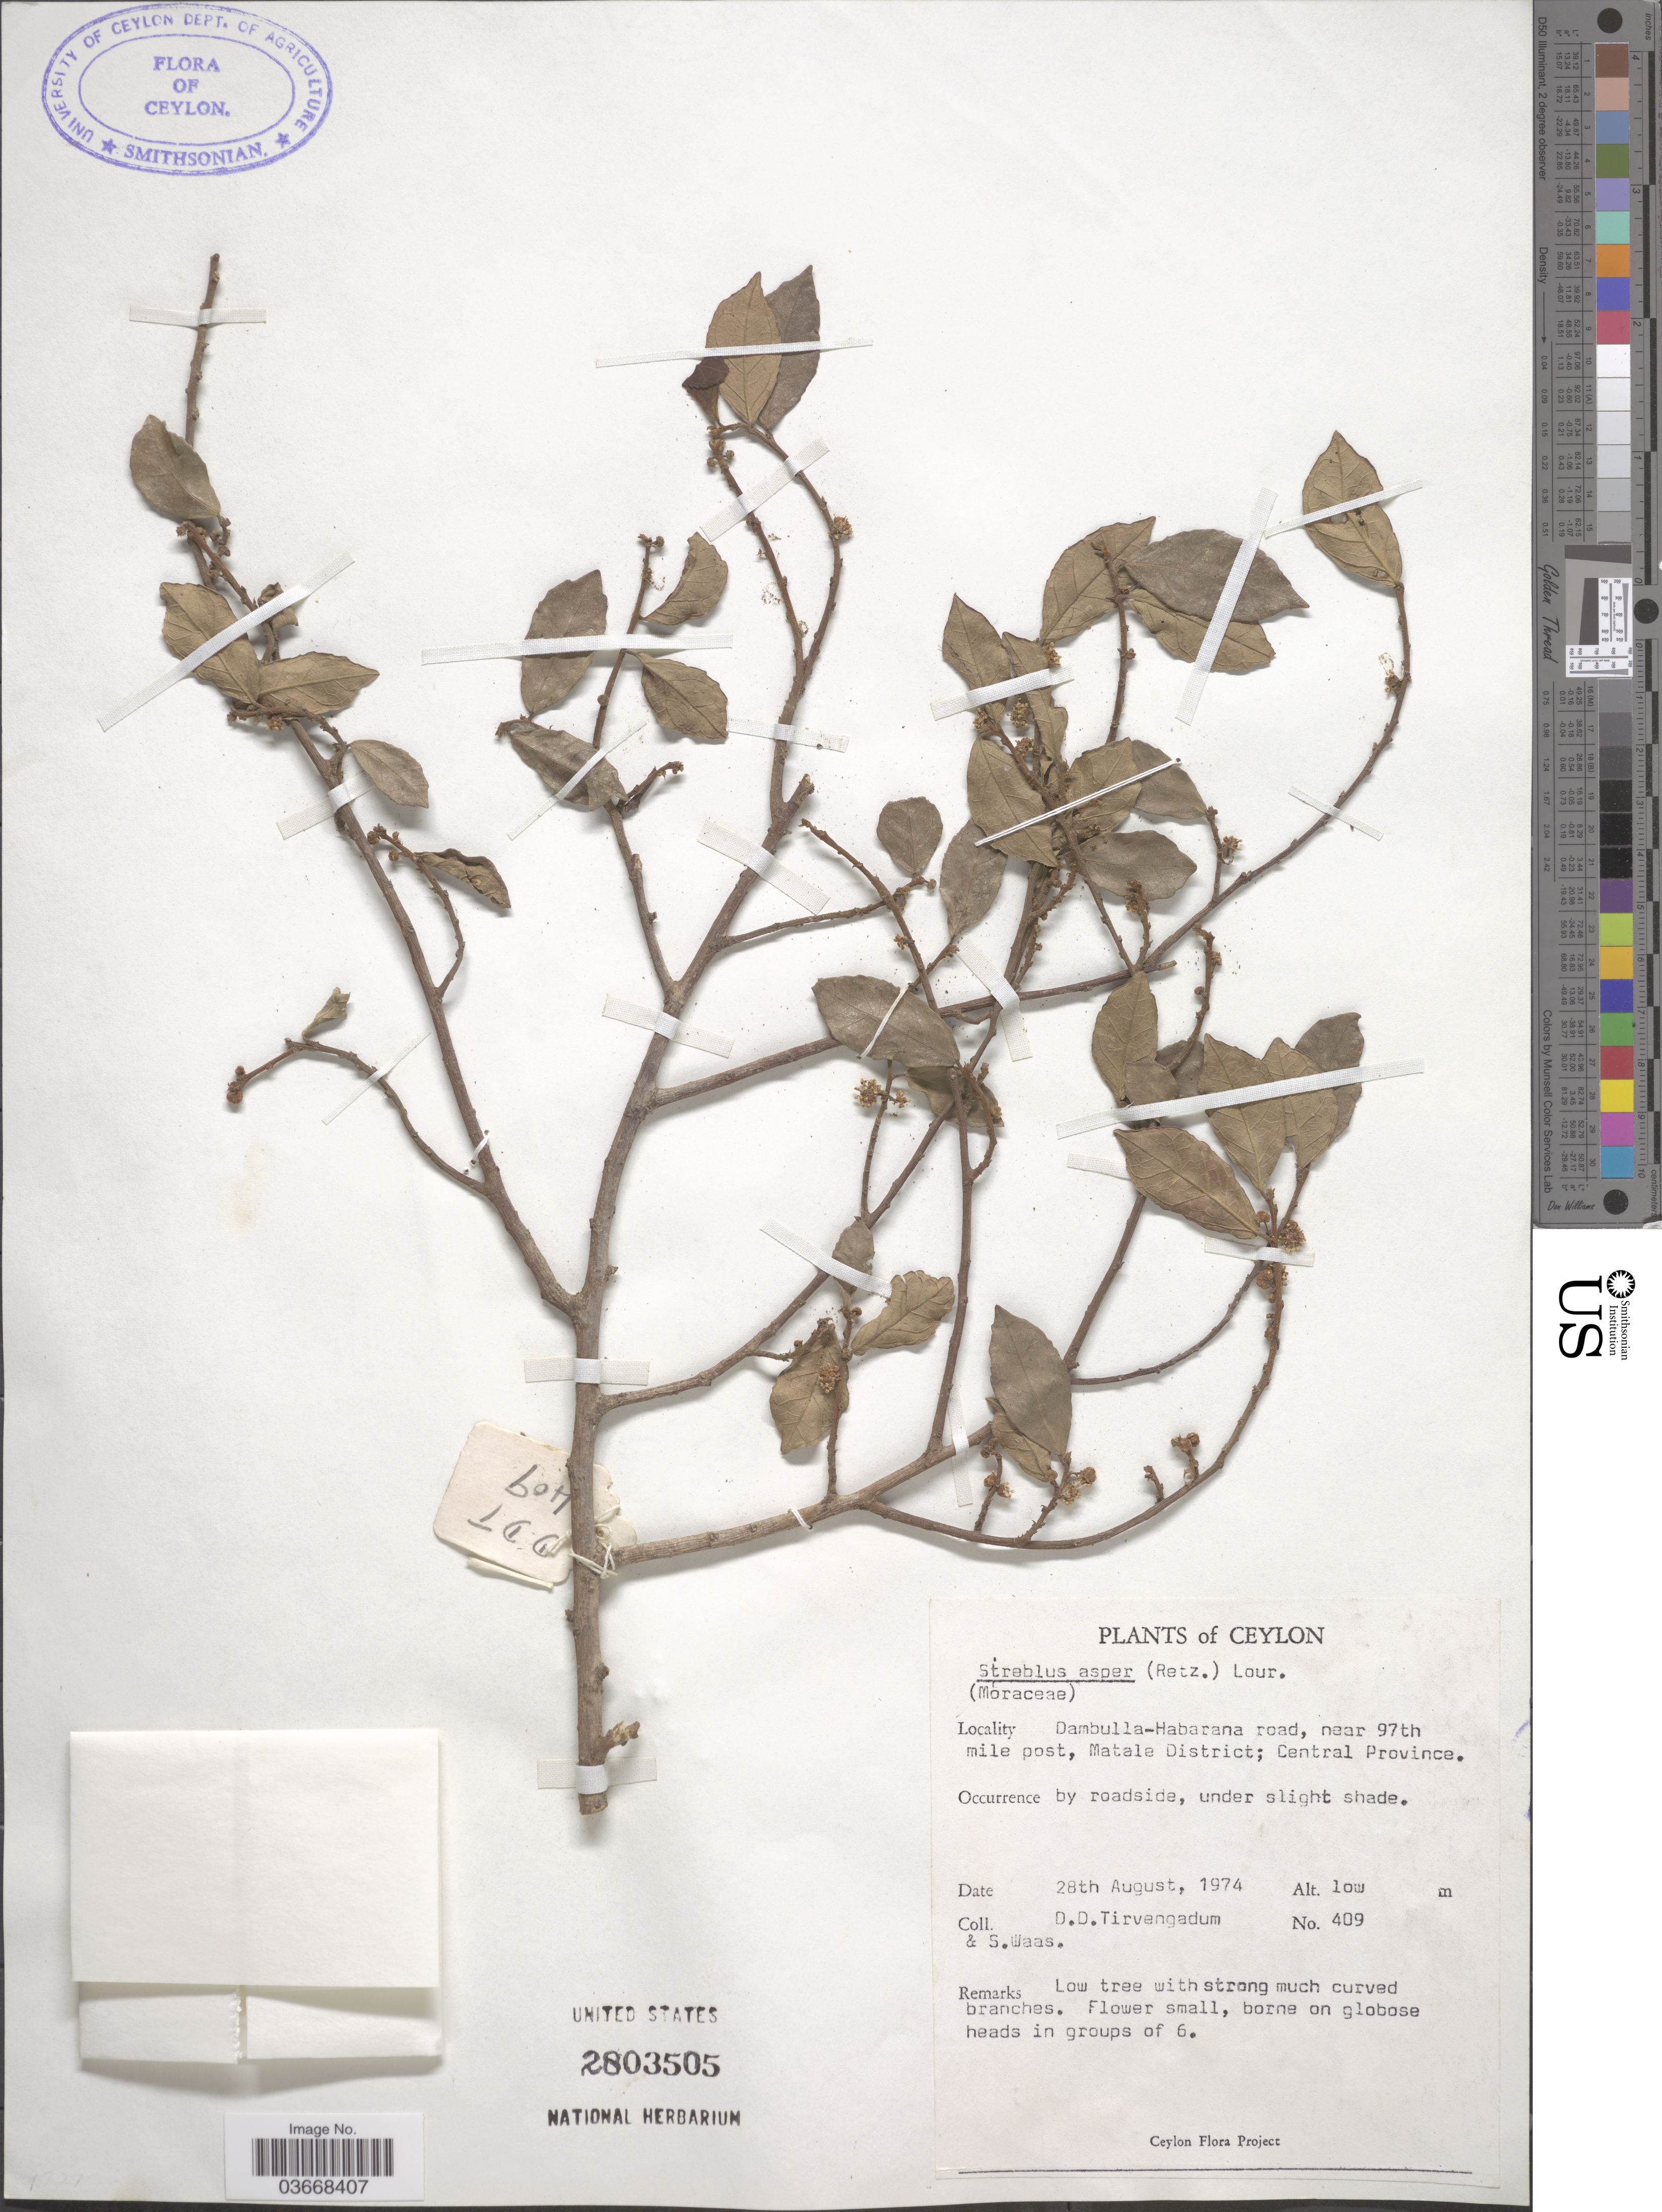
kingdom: Plantae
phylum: Tracheophyta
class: Magnoliopsida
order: Rosales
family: Moraceae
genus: Streblus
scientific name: Streblus asper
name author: Lour.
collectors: D. Tirvengadum & S. Waas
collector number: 409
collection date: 1974-08-28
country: Sri Lanka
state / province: Central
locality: Ceylon. Dambulla-Habarana road, near 97th mile post, Matale District.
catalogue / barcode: US 2803505